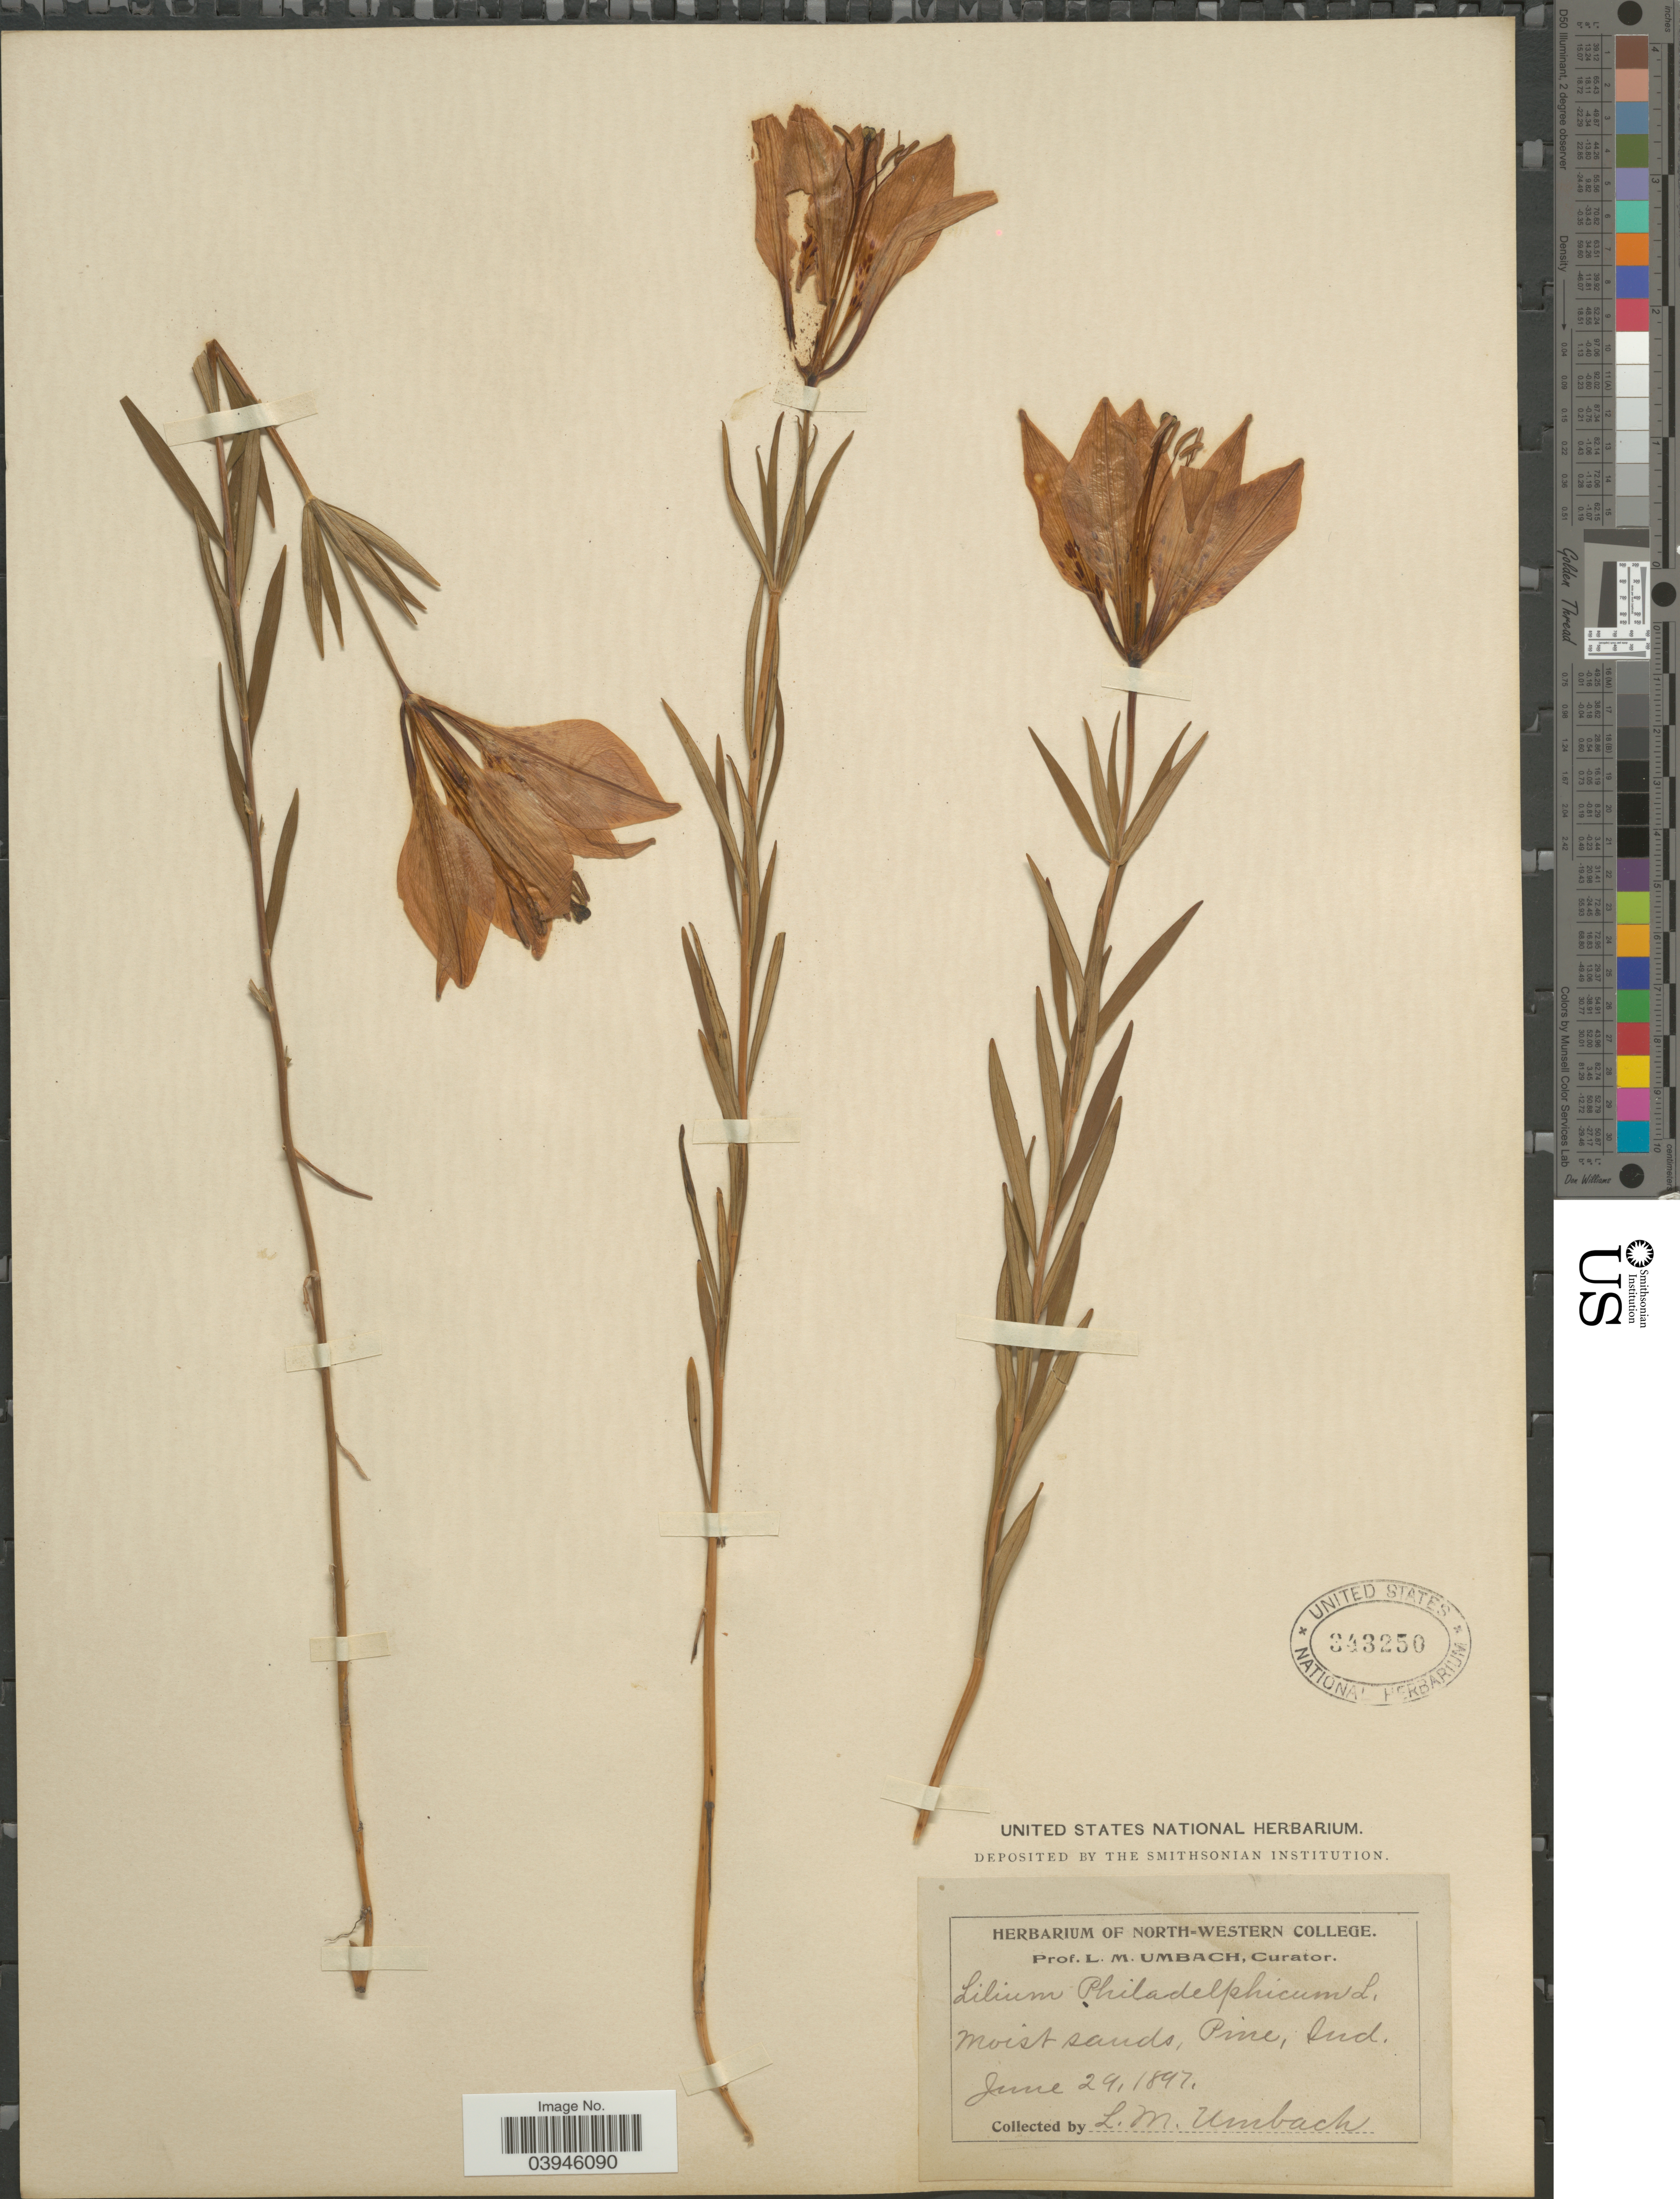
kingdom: Plantae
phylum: Tracheophyta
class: Liliopsida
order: Liliales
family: Liliaceae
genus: Lilium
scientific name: Lilium philadelphicum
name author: L.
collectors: L. M. Umbach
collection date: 1897-06-29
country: United States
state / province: Indiana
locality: Pine.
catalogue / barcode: US 343250